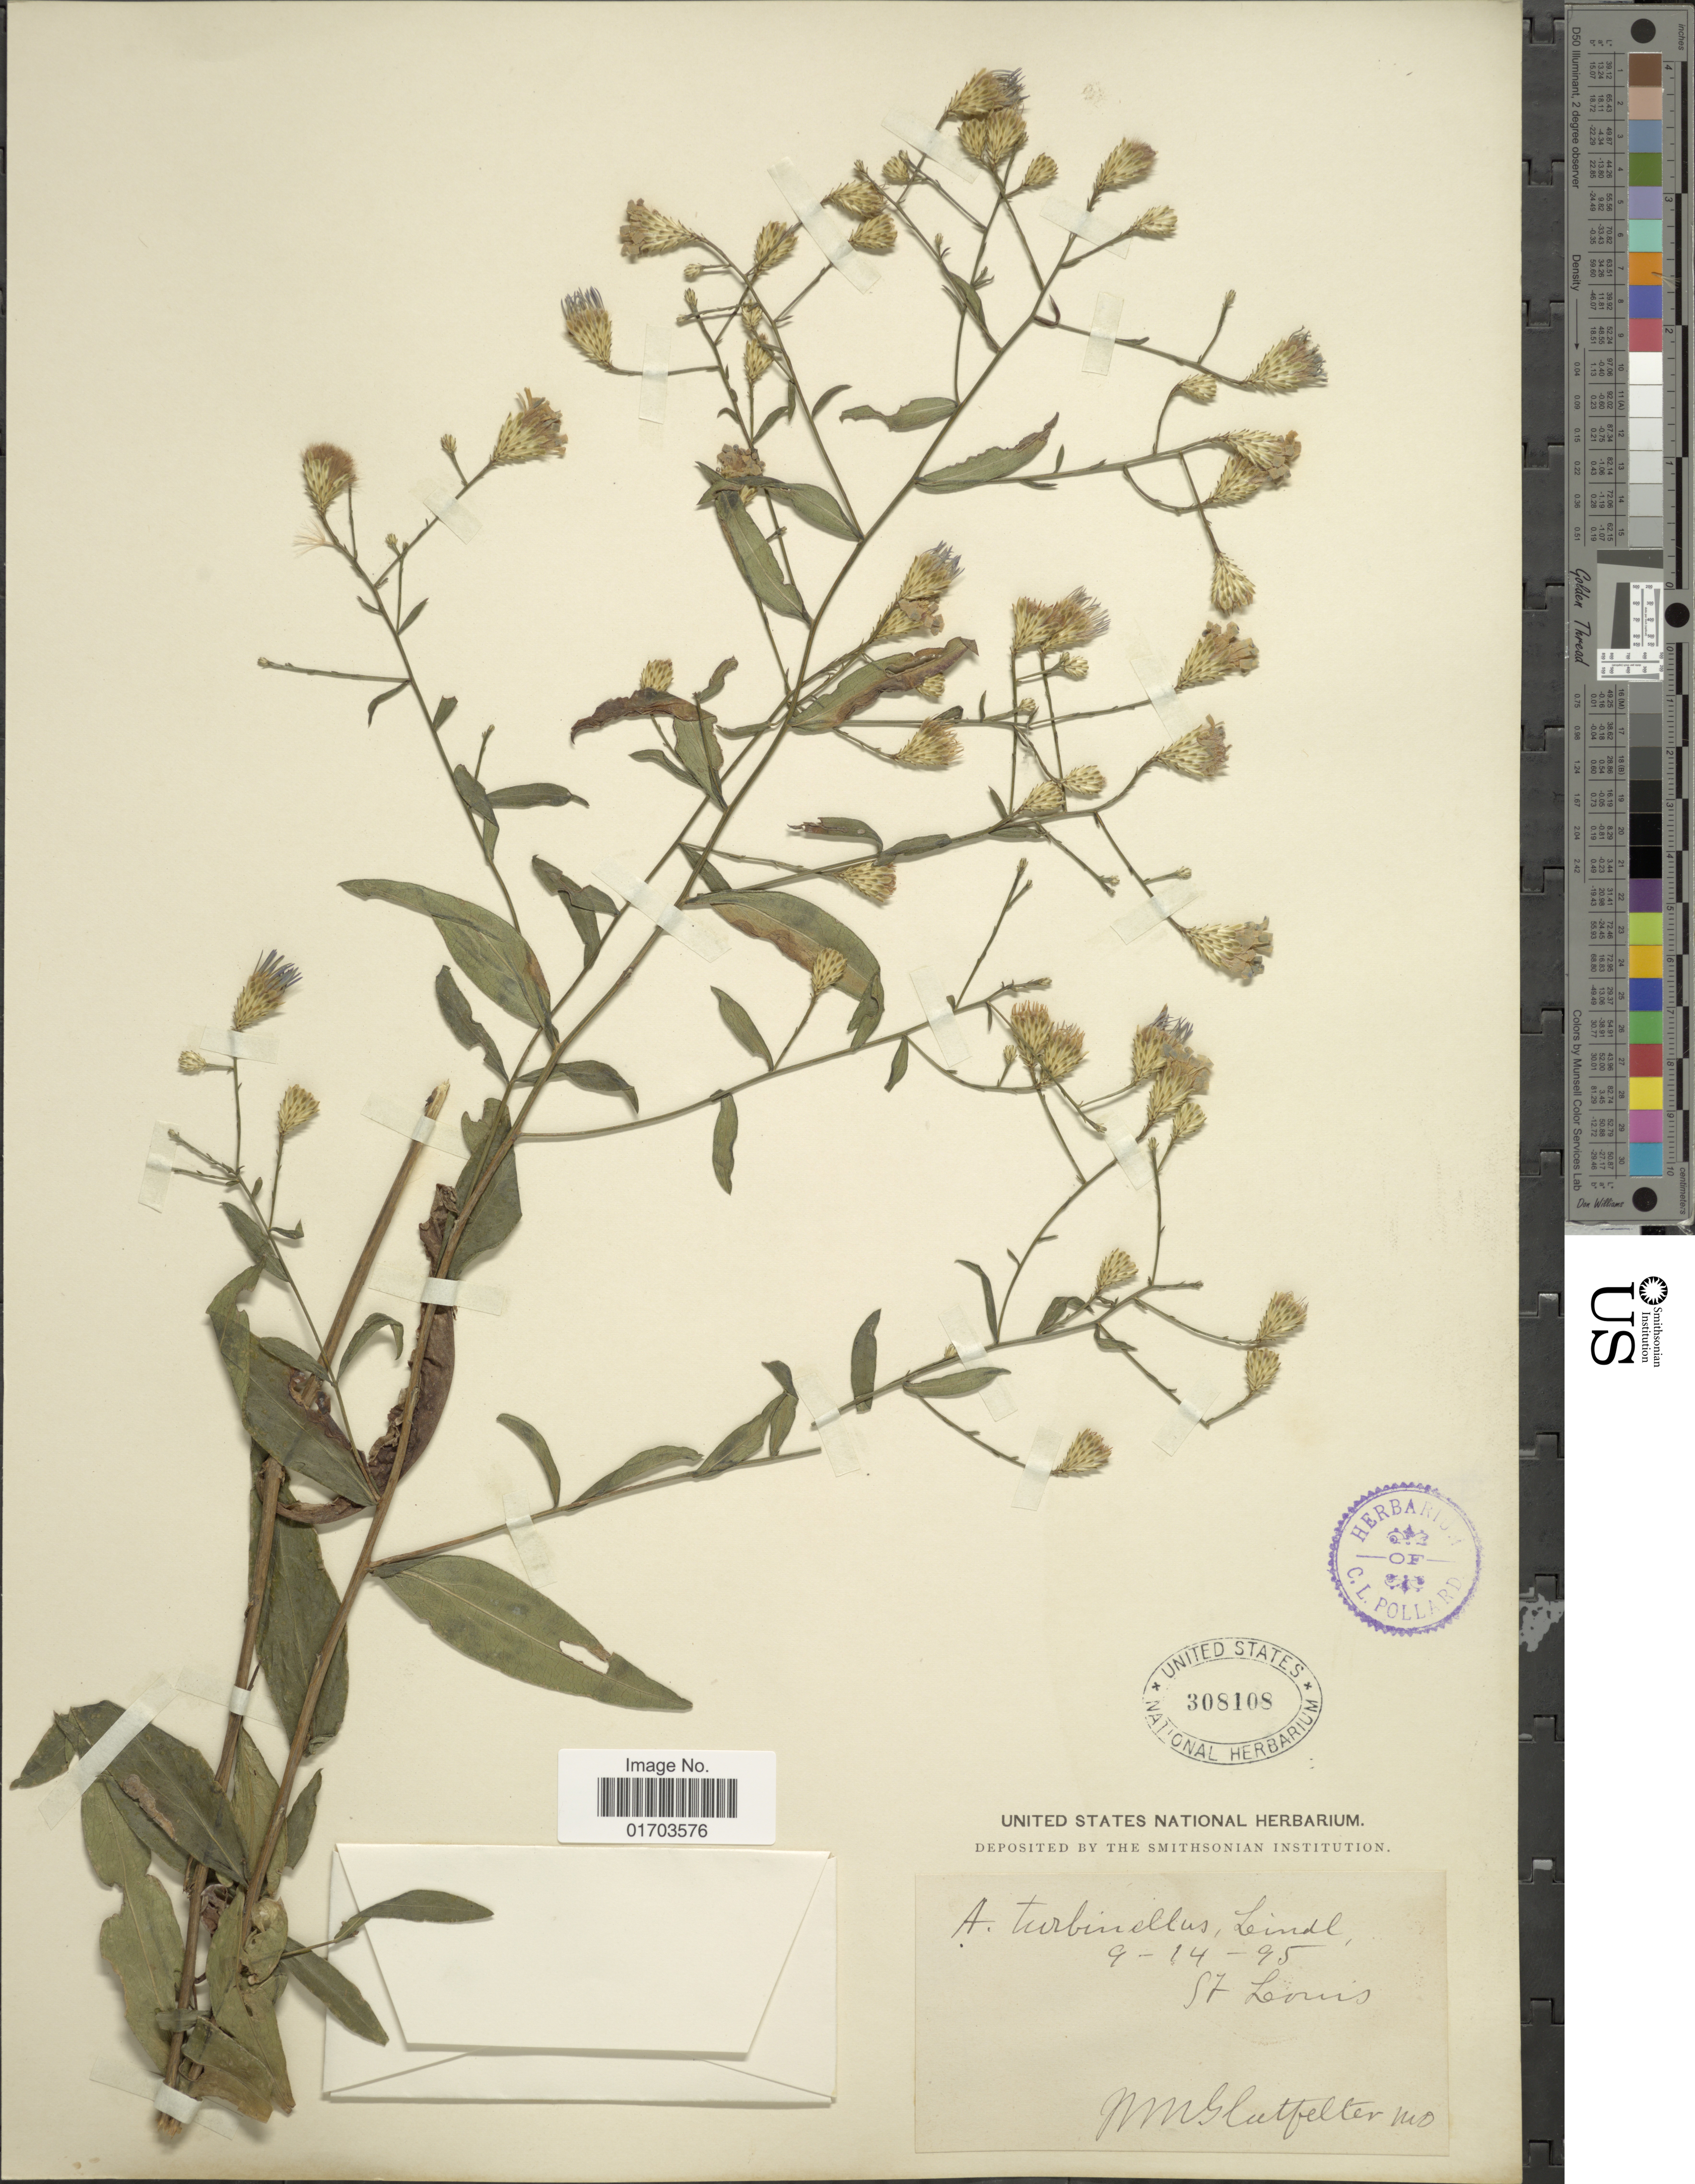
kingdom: Plantae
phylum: Tracheophyta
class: Magnoliopsida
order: Asterales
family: Asteraceae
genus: Symphyotrichum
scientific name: Symphyotrichum turbinellum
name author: (Lindl.) G.L. Nesom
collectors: N. M. Glatfelter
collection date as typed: Transcribed d/m/y: 14/9/95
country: United States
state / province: Missouri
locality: St. Leouis, Mo.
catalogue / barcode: US 308108